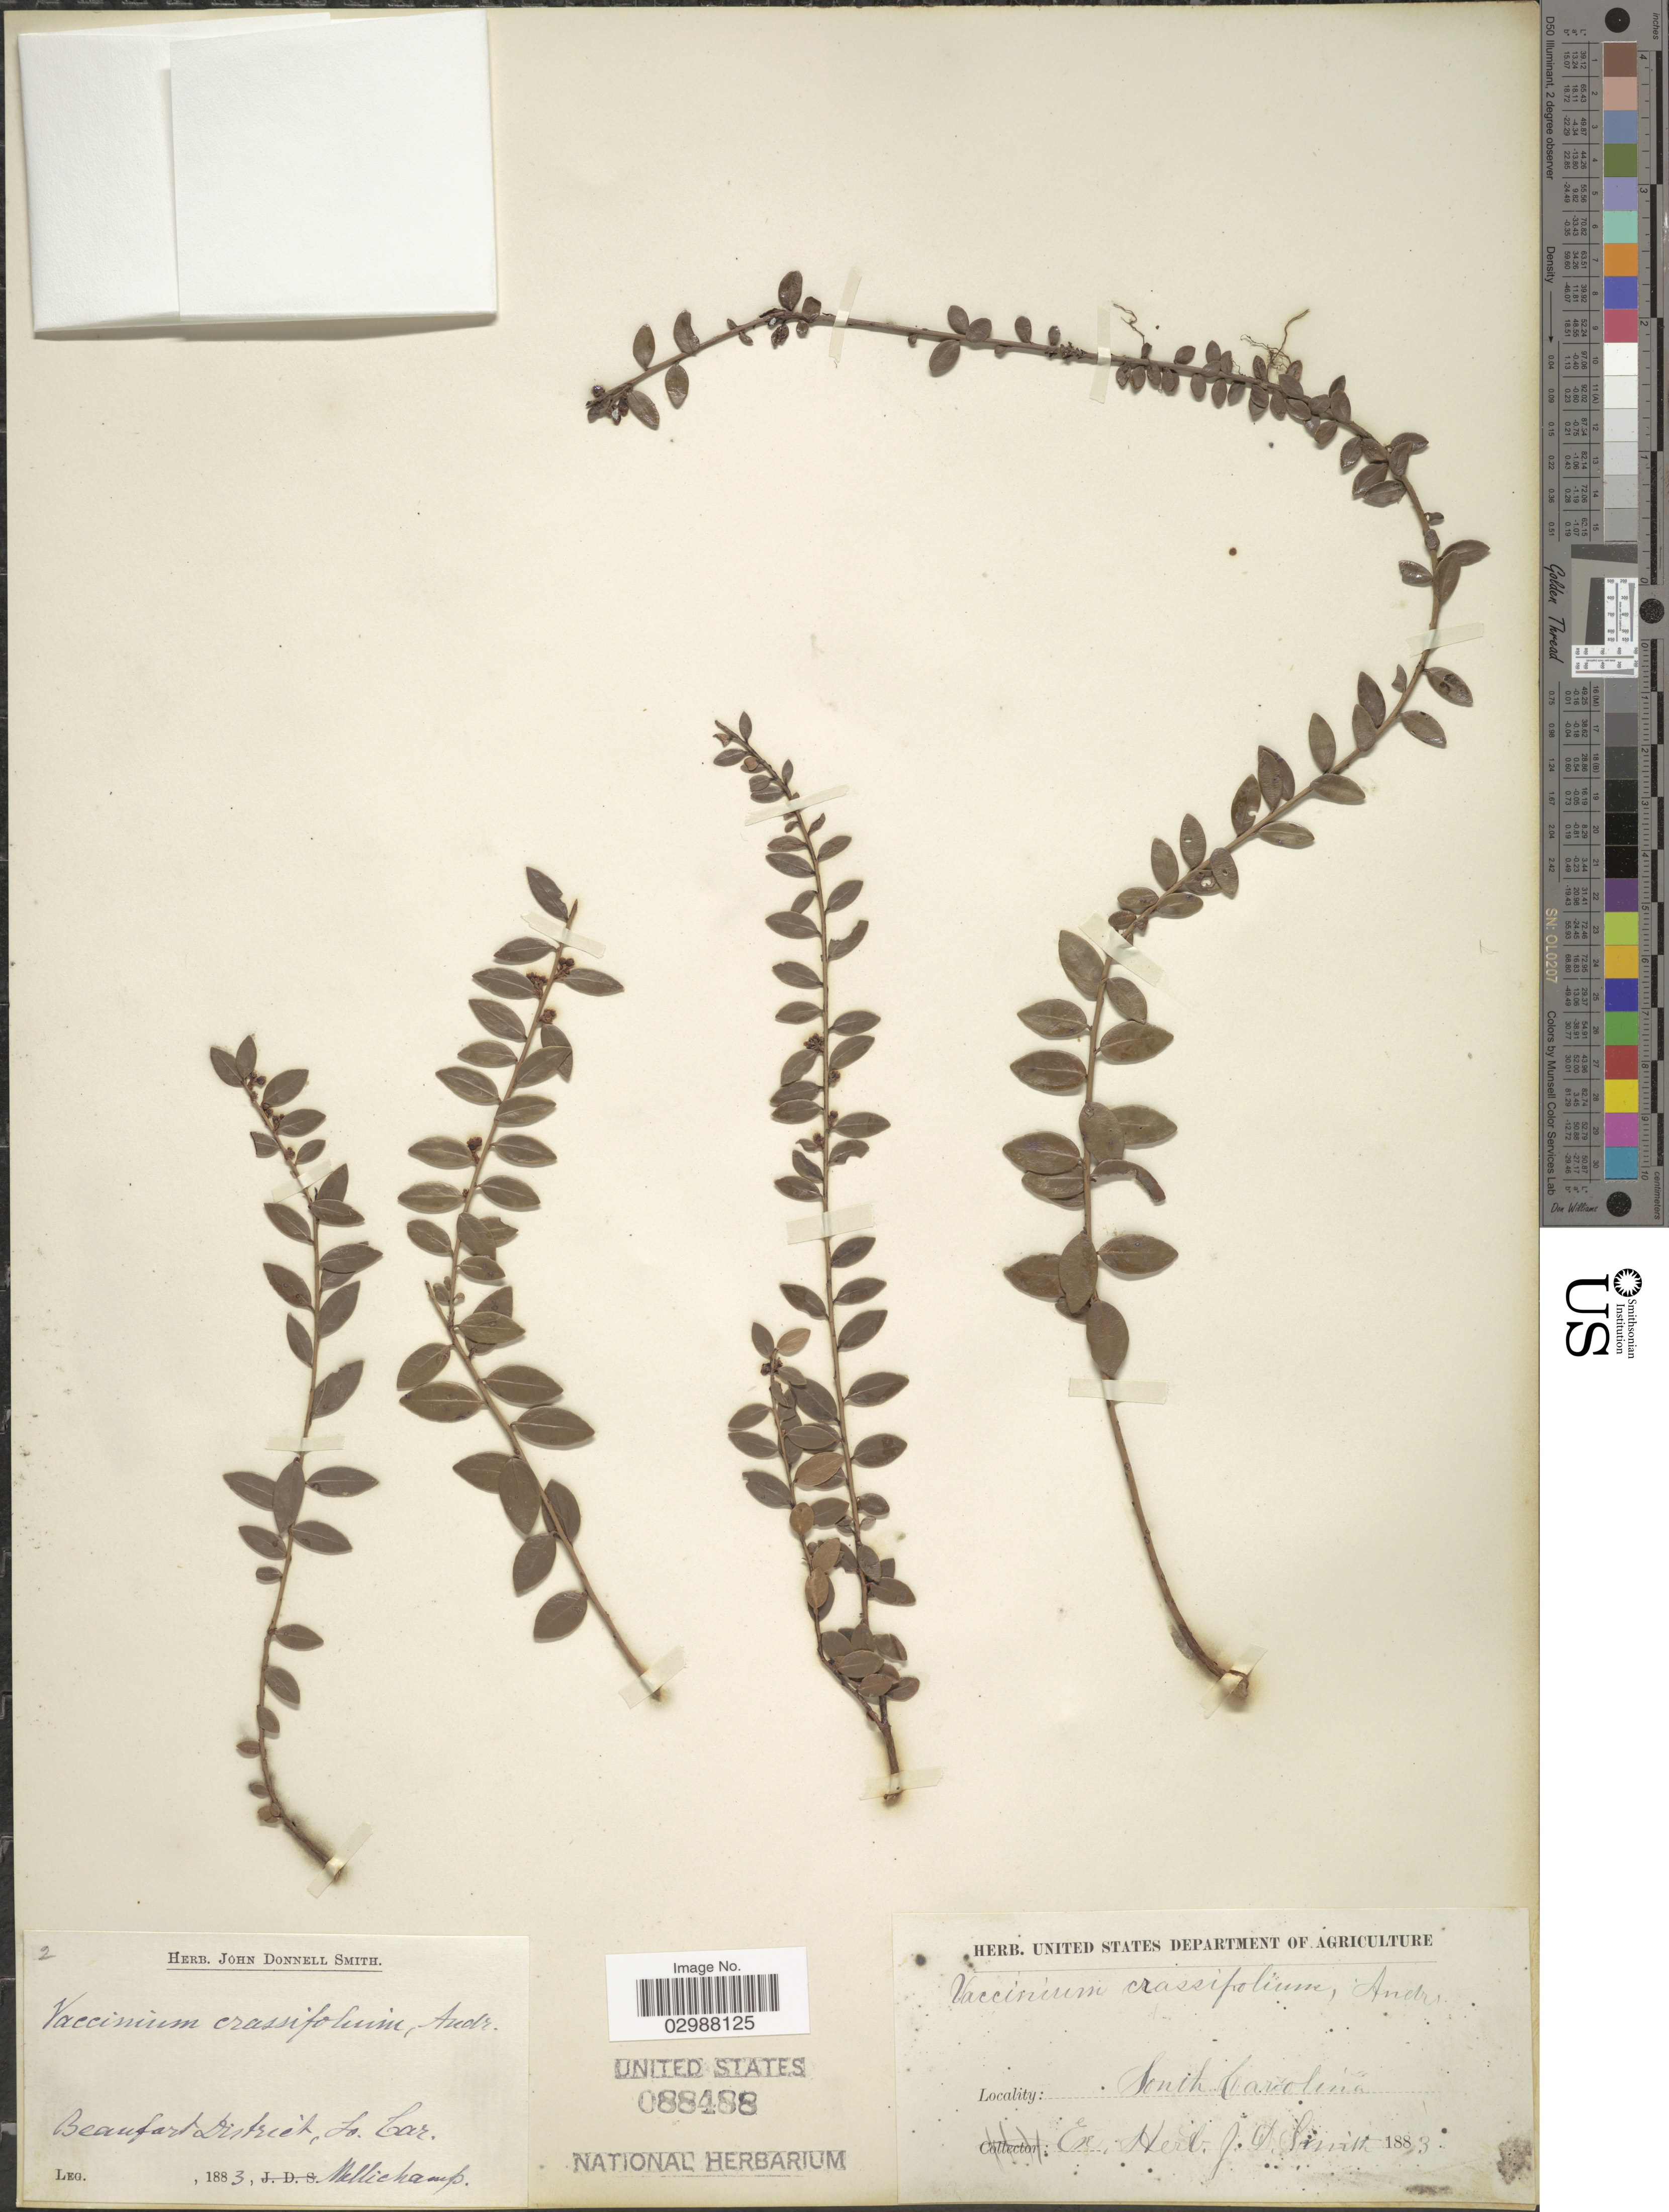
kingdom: Plantae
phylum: Tracheophyta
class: Magnoliopsida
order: Ericales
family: Ericaceae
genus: Vaccinium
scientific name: Vaccinium crassifolium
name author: Andrews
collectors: -. Mellichamp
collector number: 2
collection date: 1883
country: United States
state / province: South Carolina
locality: Beaufort District.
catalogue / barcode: US 88488